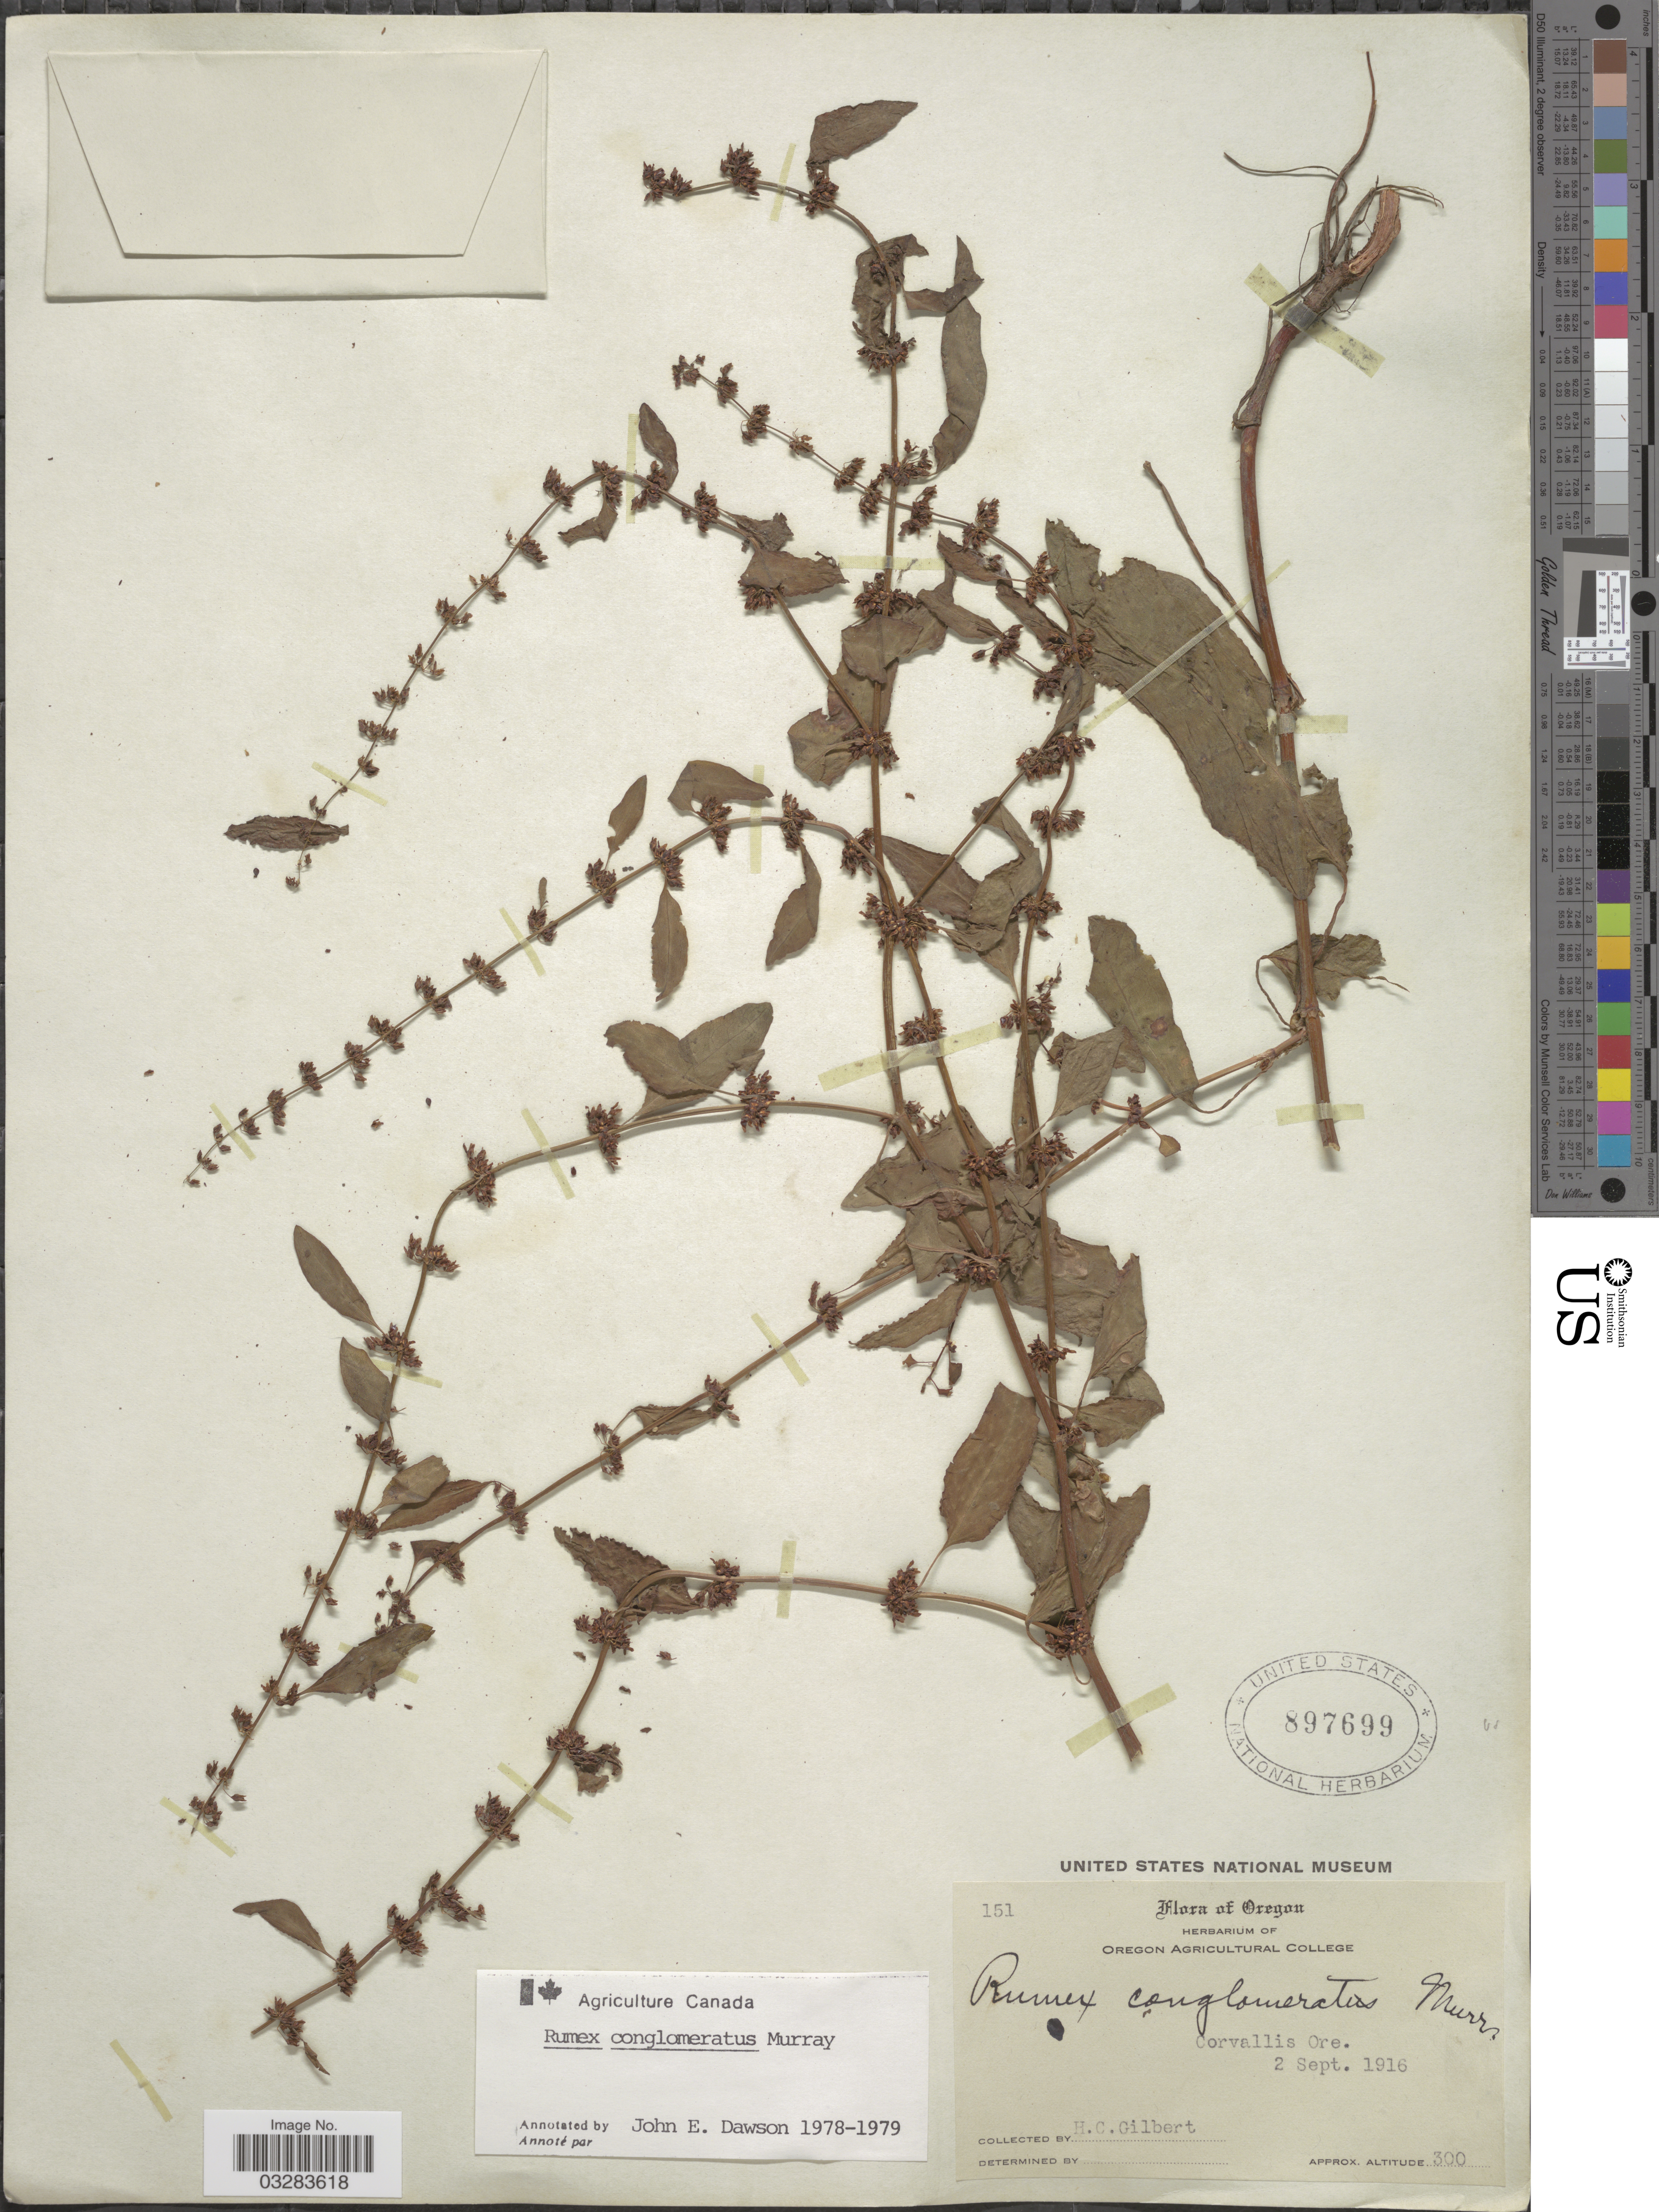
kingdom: Plantae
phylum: Tracheophyta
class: Magnoliopsida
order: Caryophyllales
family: Polygonaceae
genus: Rumex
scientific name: Rumex conglomeratus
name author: Murray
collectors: H. Gilbert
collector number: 151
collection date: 1916-09-02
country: United States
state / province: Oregon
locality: Corvallis.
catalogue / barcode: US 897699